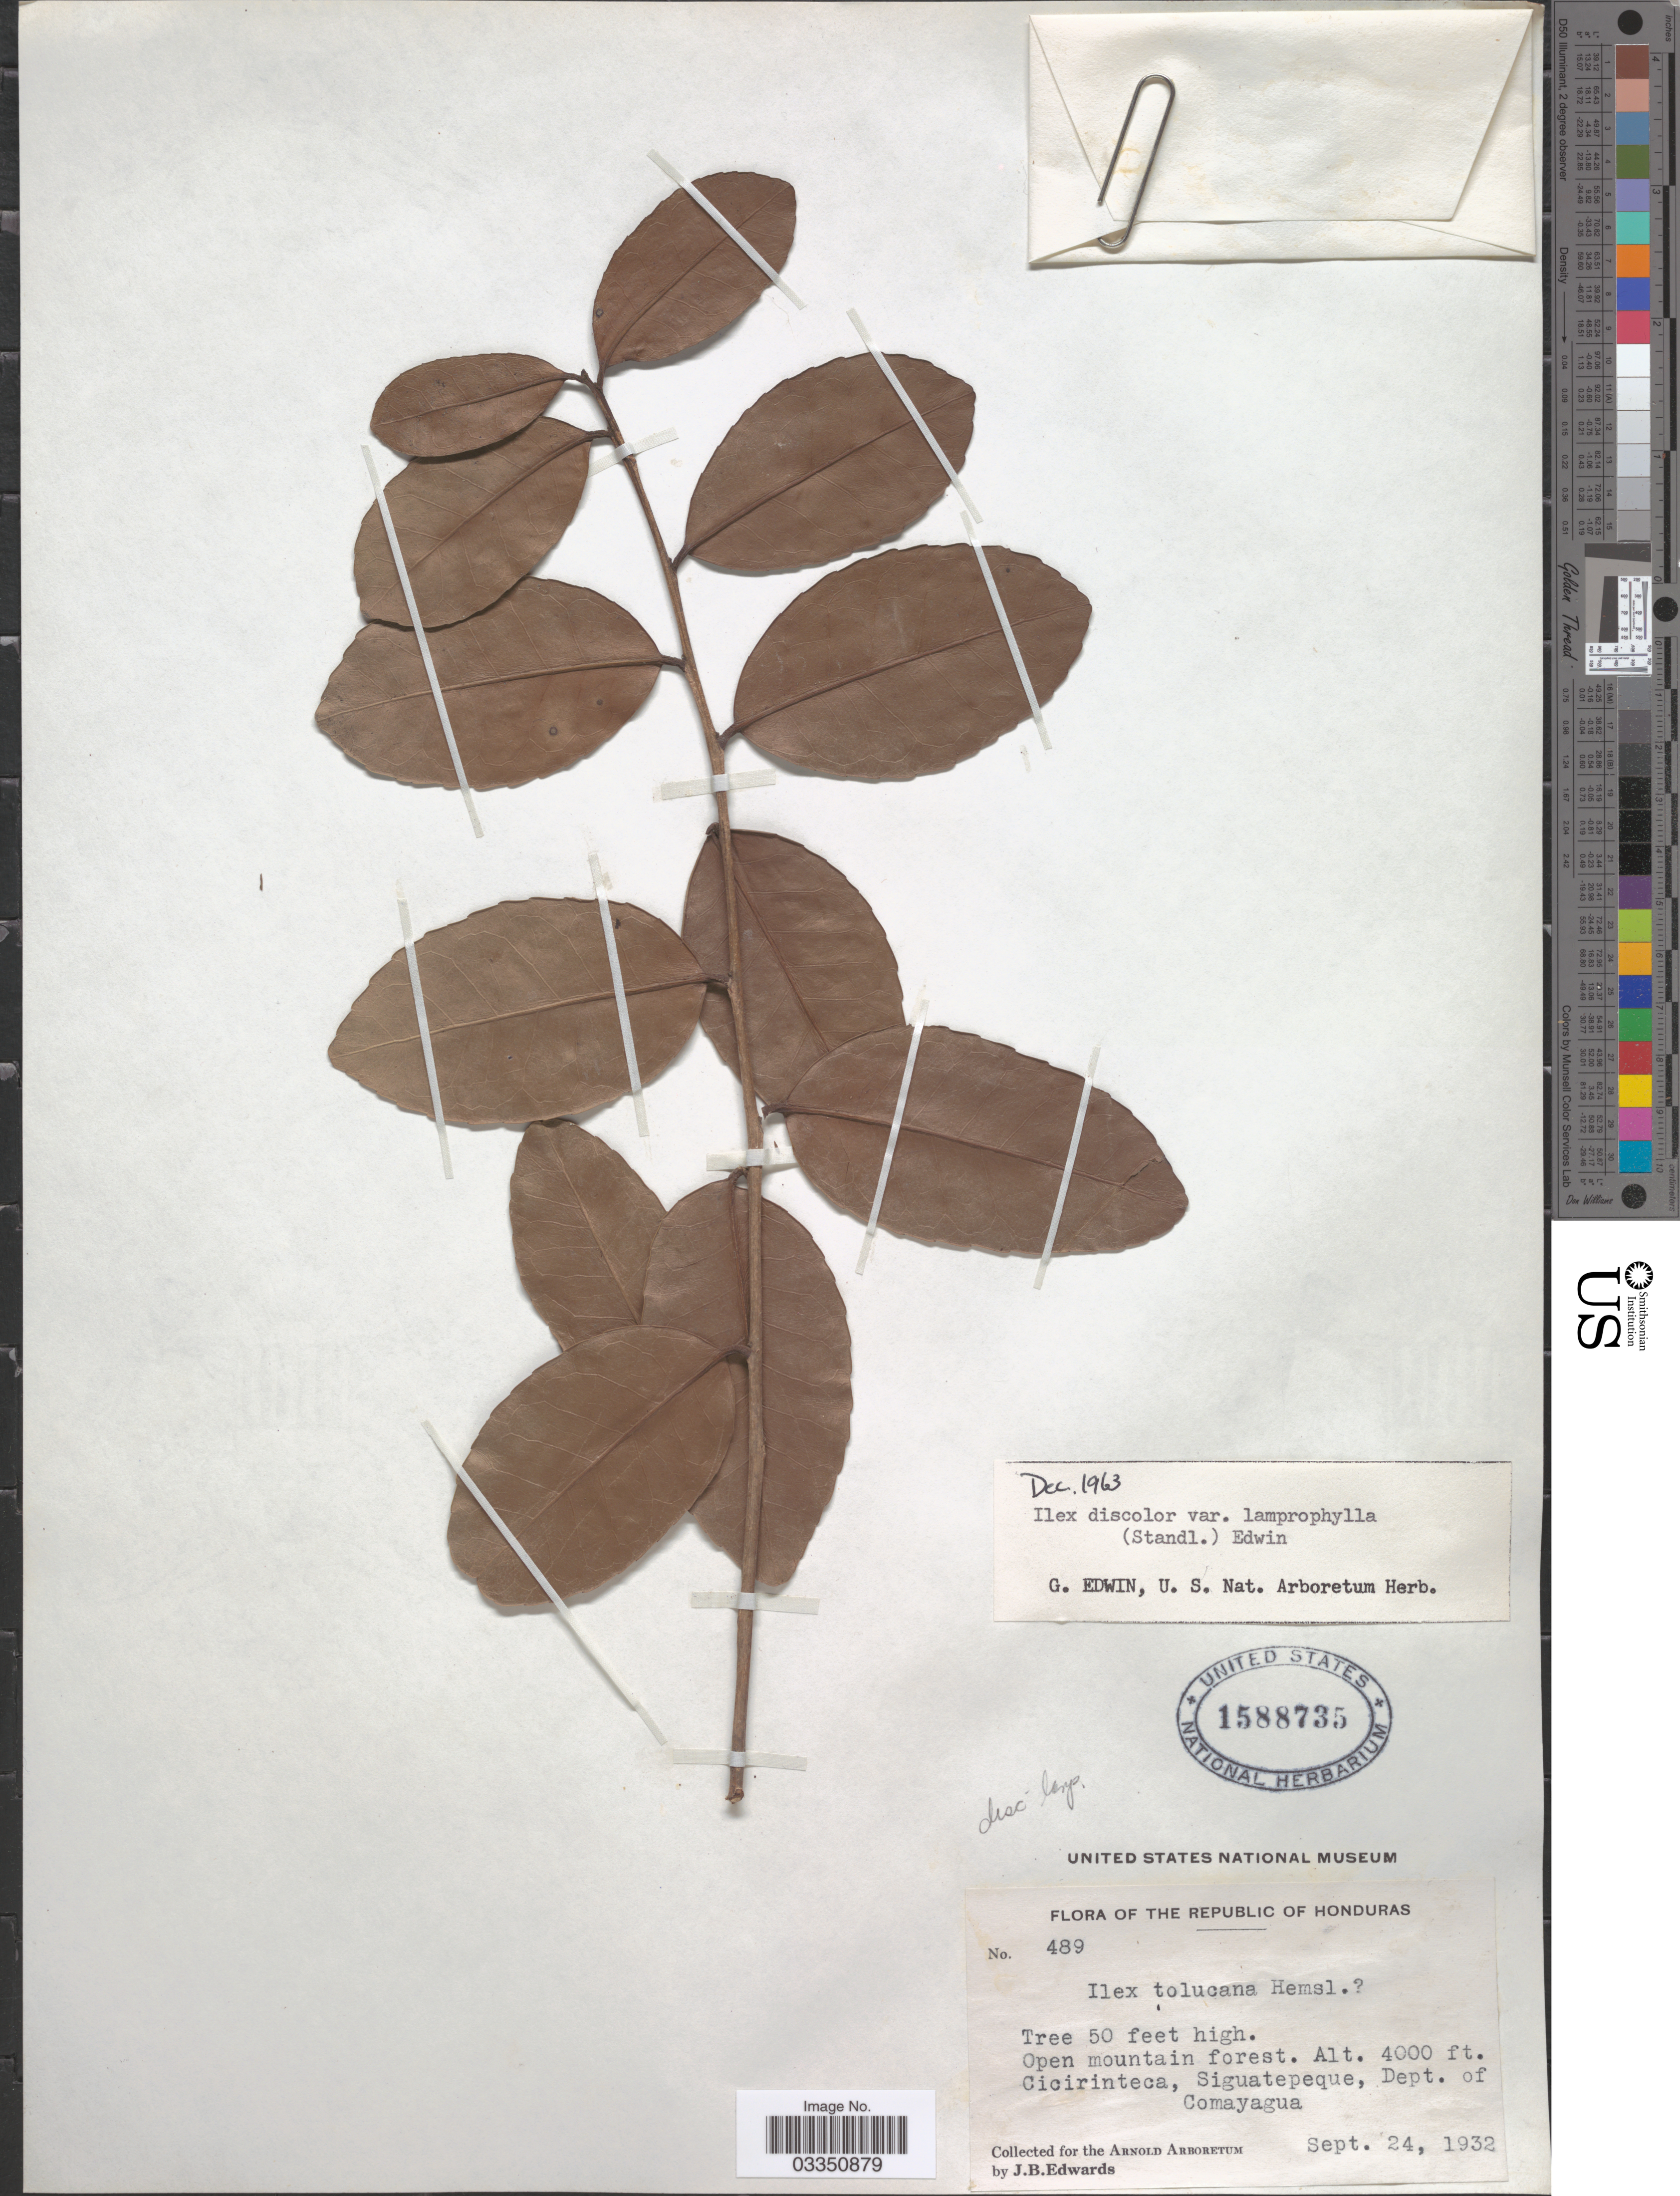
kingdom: Plantae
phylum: Tracheophyta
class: Magnoliopsida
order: Aquifoliales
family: Aquifoliaceae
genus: Ilex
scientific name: Ilex discolor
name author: Hemsl.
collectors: J. B. Edwards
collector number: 489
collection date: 1932-09-24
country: Honduras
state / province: Comayagua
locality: Cicirinteca, Siguatepeque, Dept. of Comayagua.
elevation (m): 1219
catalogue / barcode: US 1588735